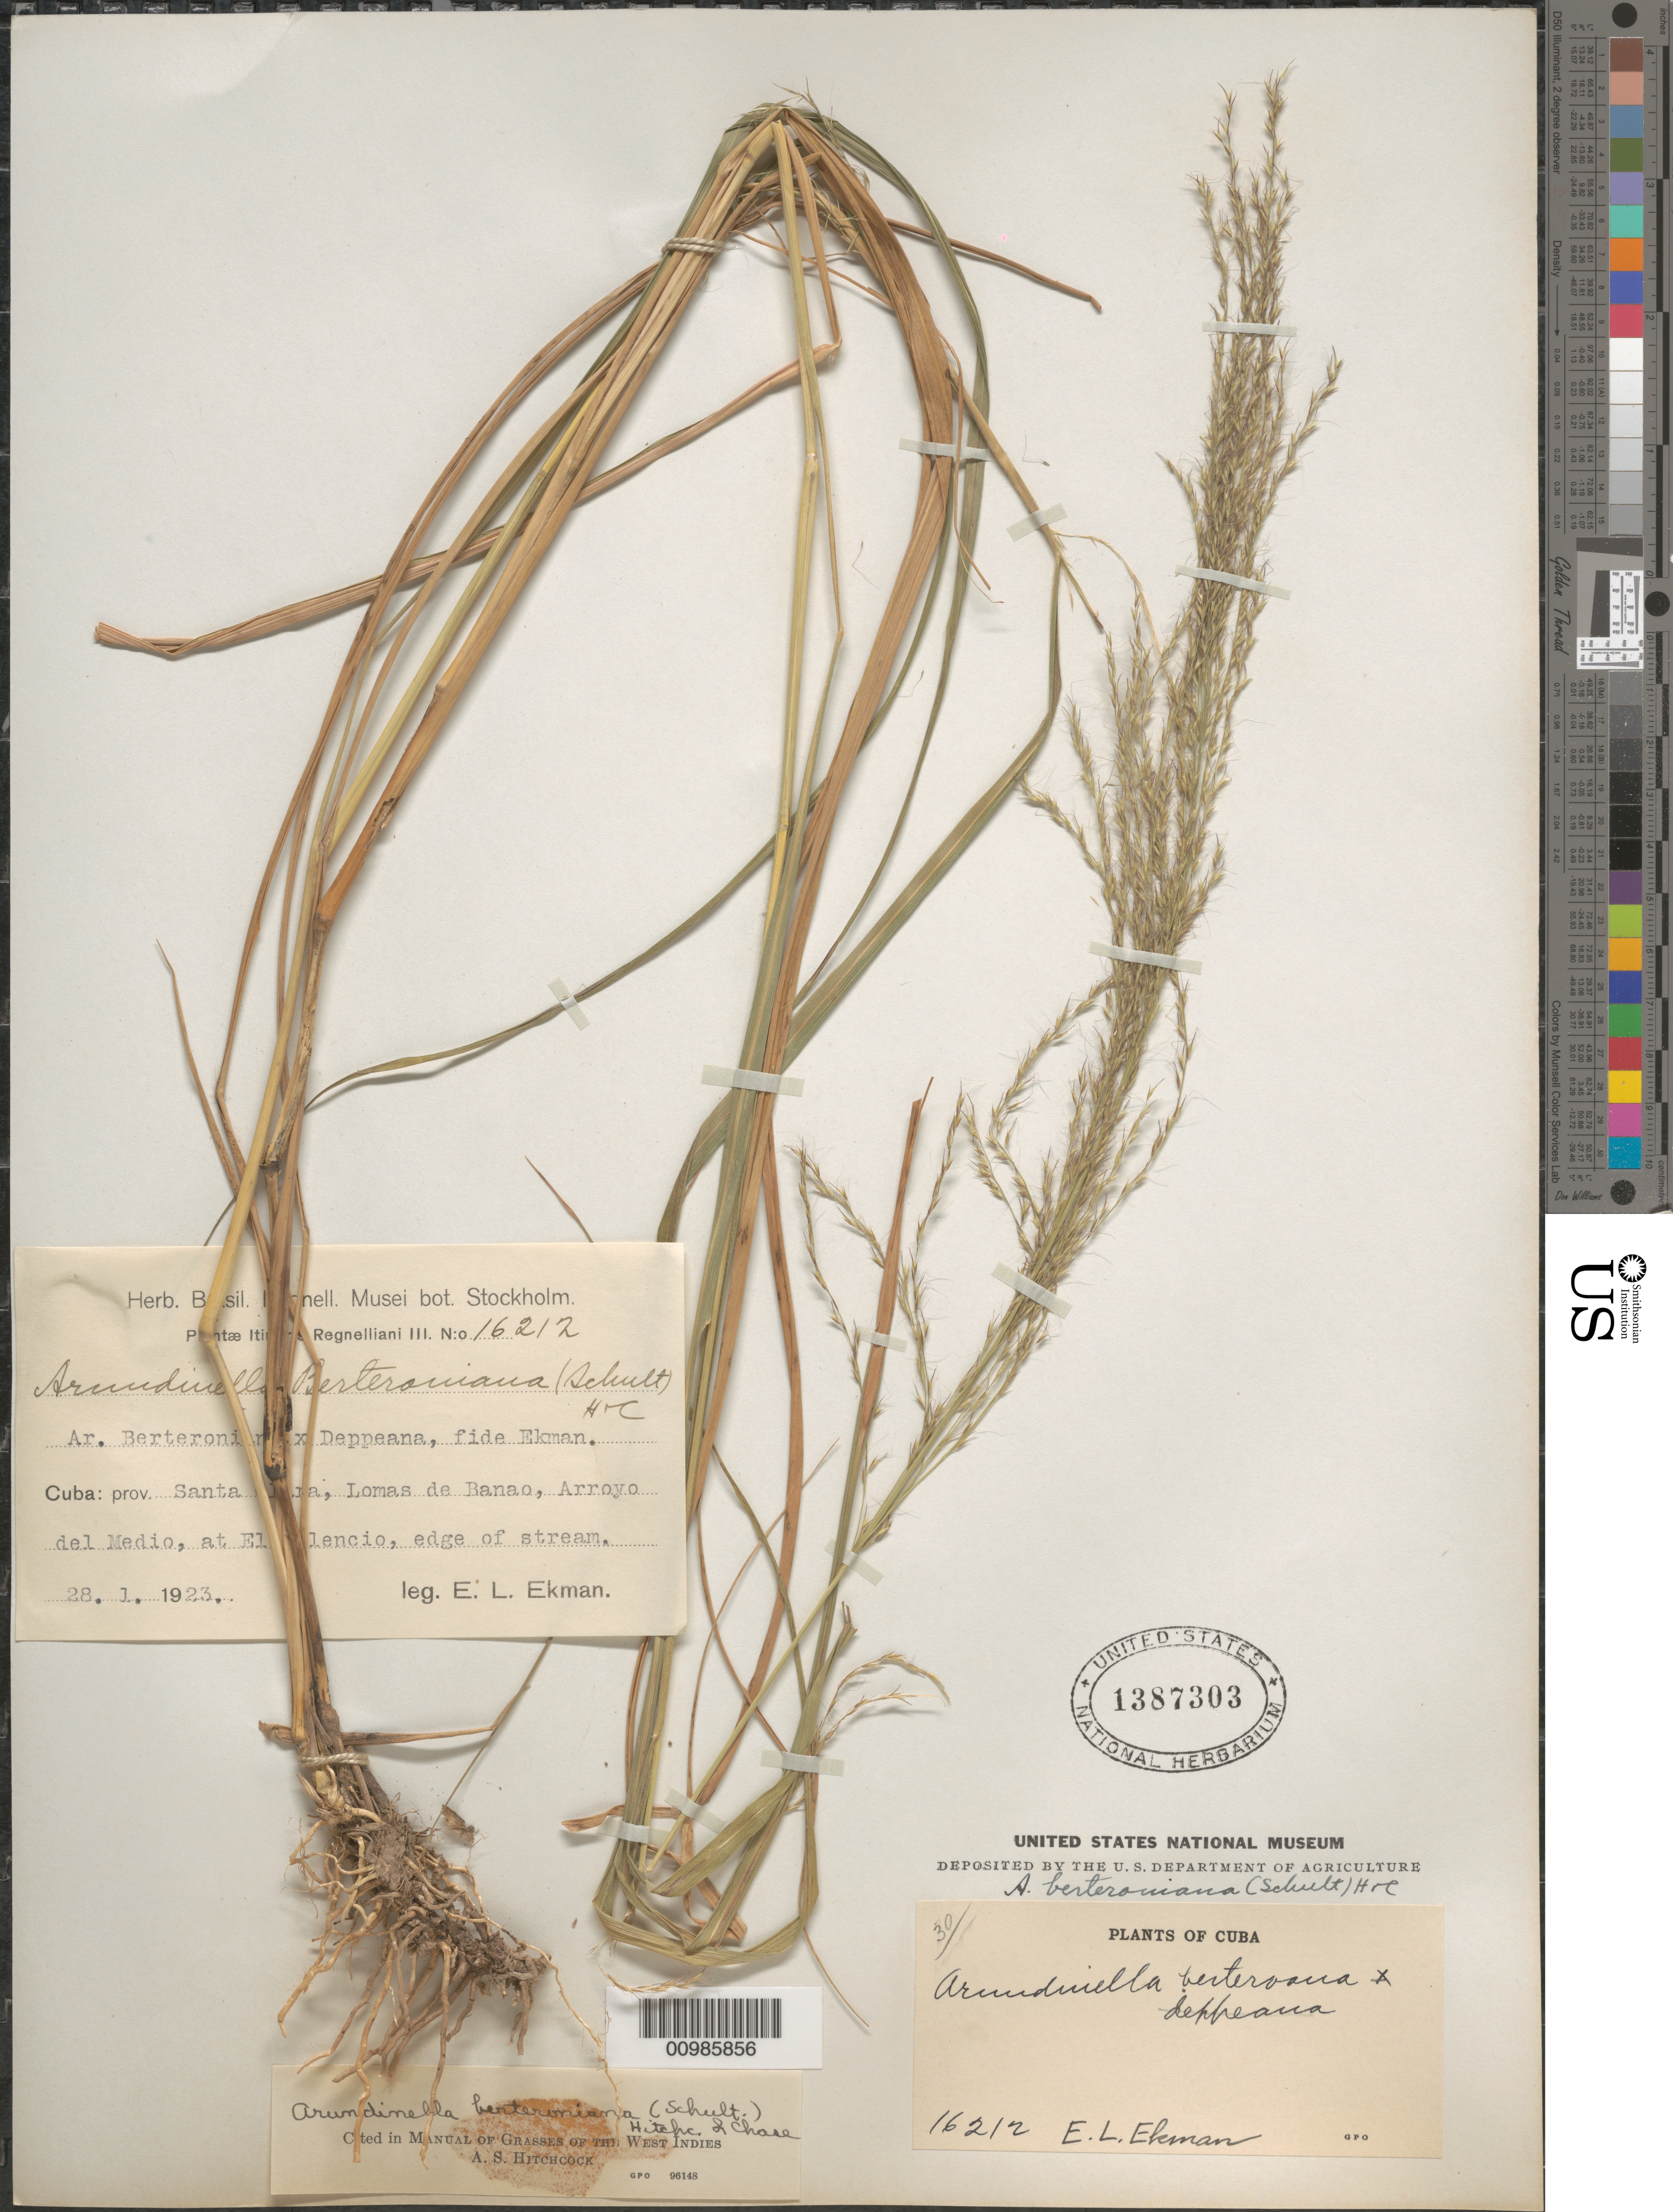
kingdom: Plantae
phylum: Tracheophyta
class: Liliopsida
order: Poales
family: Poaceae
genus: Arundinella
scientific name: Arundinella berteroniana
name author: (Schult.) Hitchc. & Chase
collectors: E. L. Ekman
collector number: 16212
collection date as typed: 28 Jan 1923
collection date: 1923-01-28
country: Cuba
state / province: Villa Clara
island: Cuba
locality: Lomas de Banao, Arroyo del Medio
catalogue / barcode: US 1387303